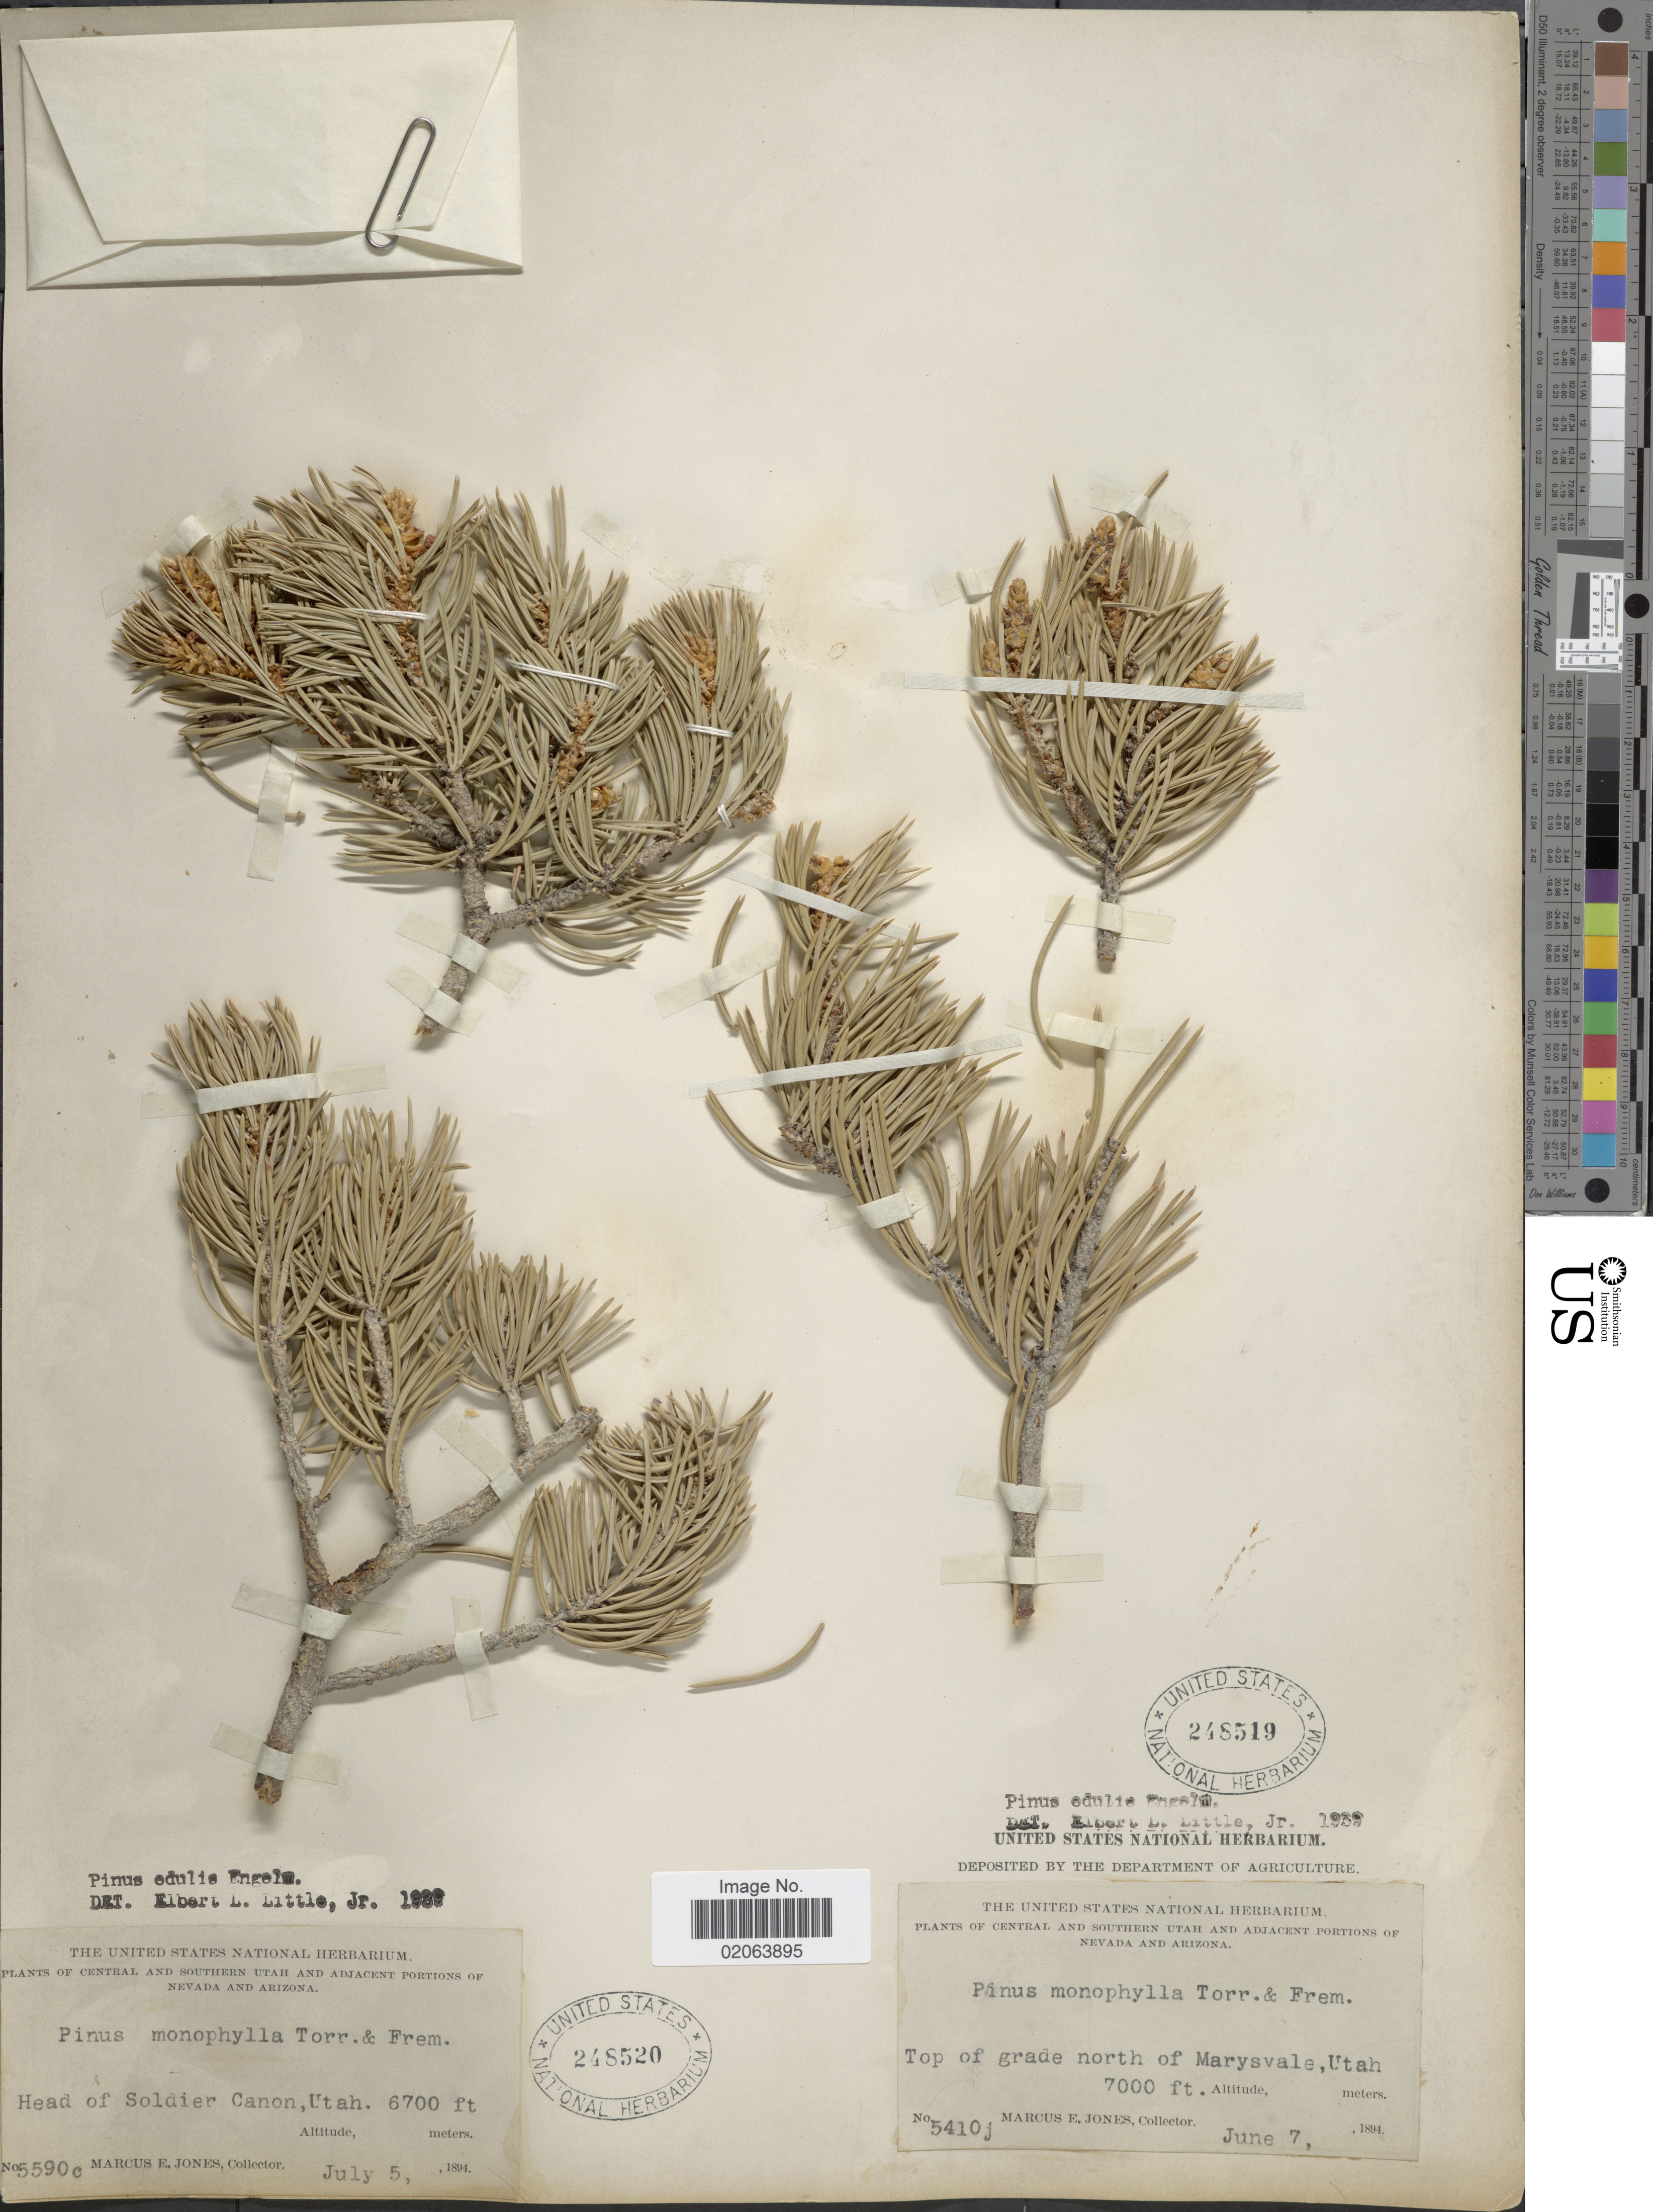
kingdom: Plantae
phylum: Tracheophyta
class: Pinopsida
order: Pinales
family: Pinaceae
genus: Pinus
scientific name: Pinus edulis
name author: Engelm.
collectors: M. E. Jones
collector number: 5590c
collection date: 1894-07-05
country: United States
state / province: Utah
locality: Central and Southern Utah. Head of Soldier Canon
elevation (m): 2042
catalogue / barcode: US 248520-2